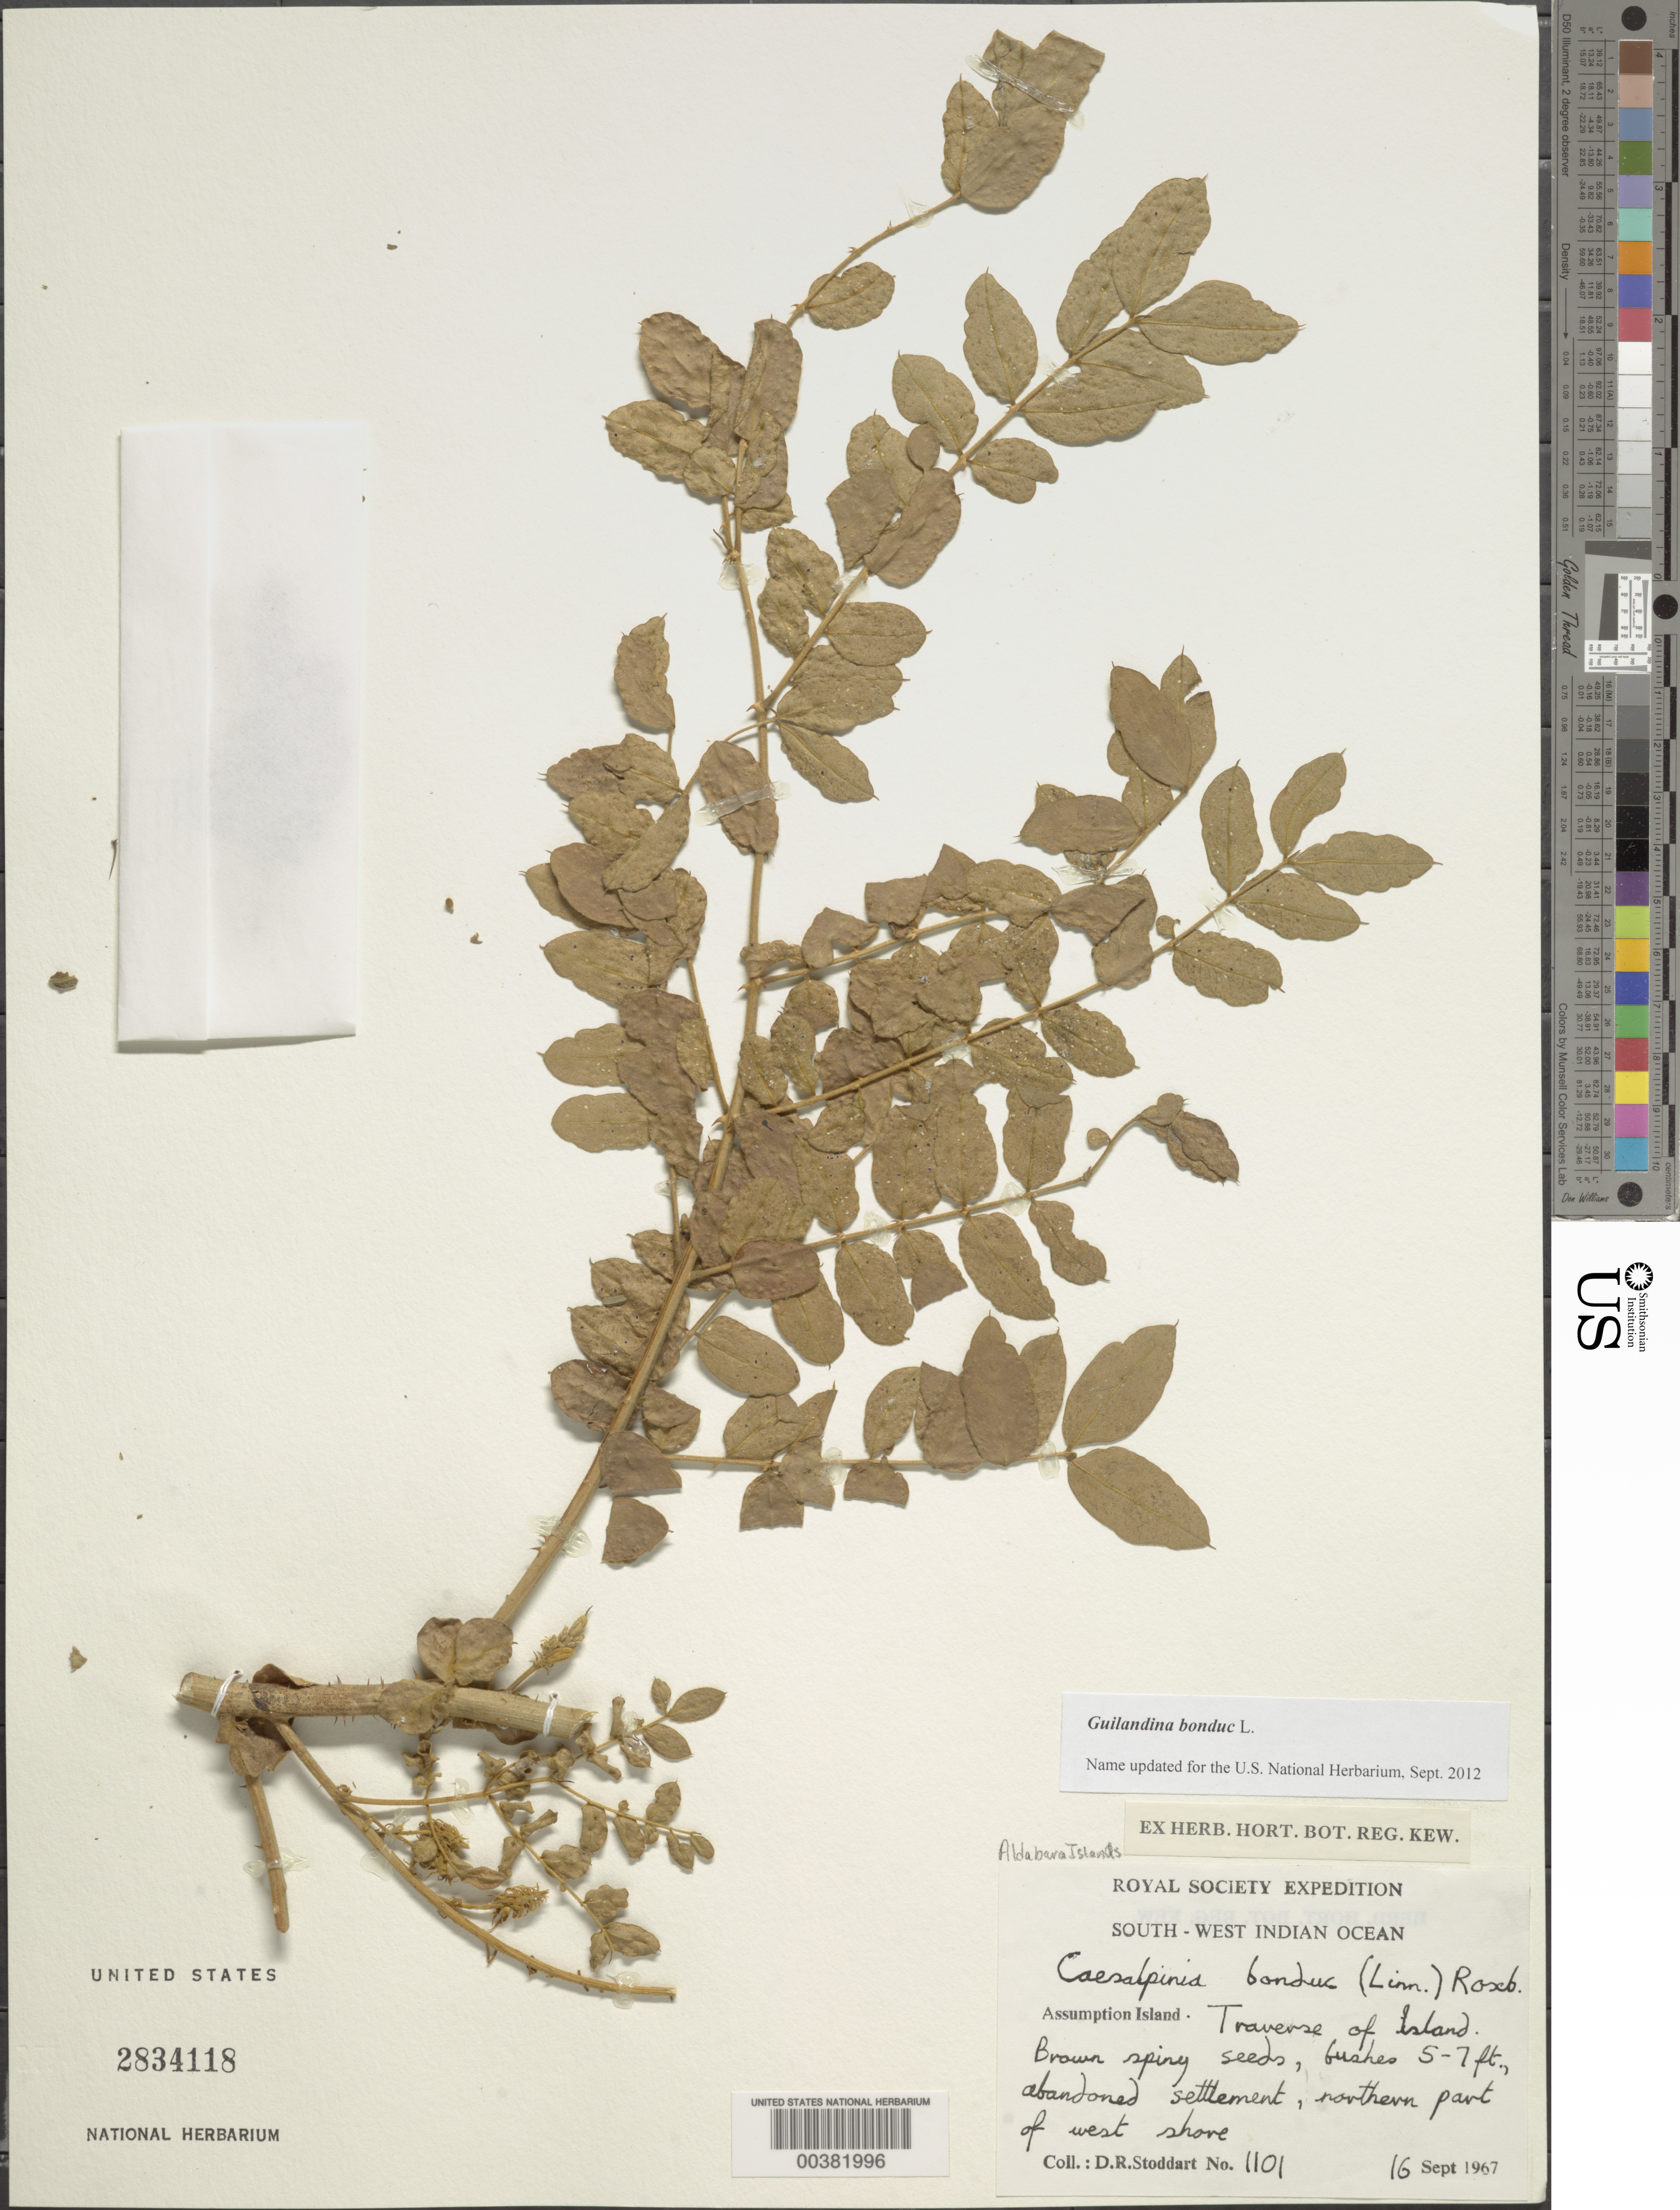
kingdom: Plantae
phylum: Tracheophyta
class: Magnoliopsida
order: Fabales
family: Fabaceae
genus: Guilandina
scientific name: Guilandina bonduc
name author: L.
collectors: D. R. Stoddart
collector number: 1101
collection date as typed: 16 Sep 1967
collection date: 1967-09-16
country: Seychelles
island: Assumption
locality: Traverse of island, abandoned settlement, northern part of W shore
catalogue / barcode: US 2834118